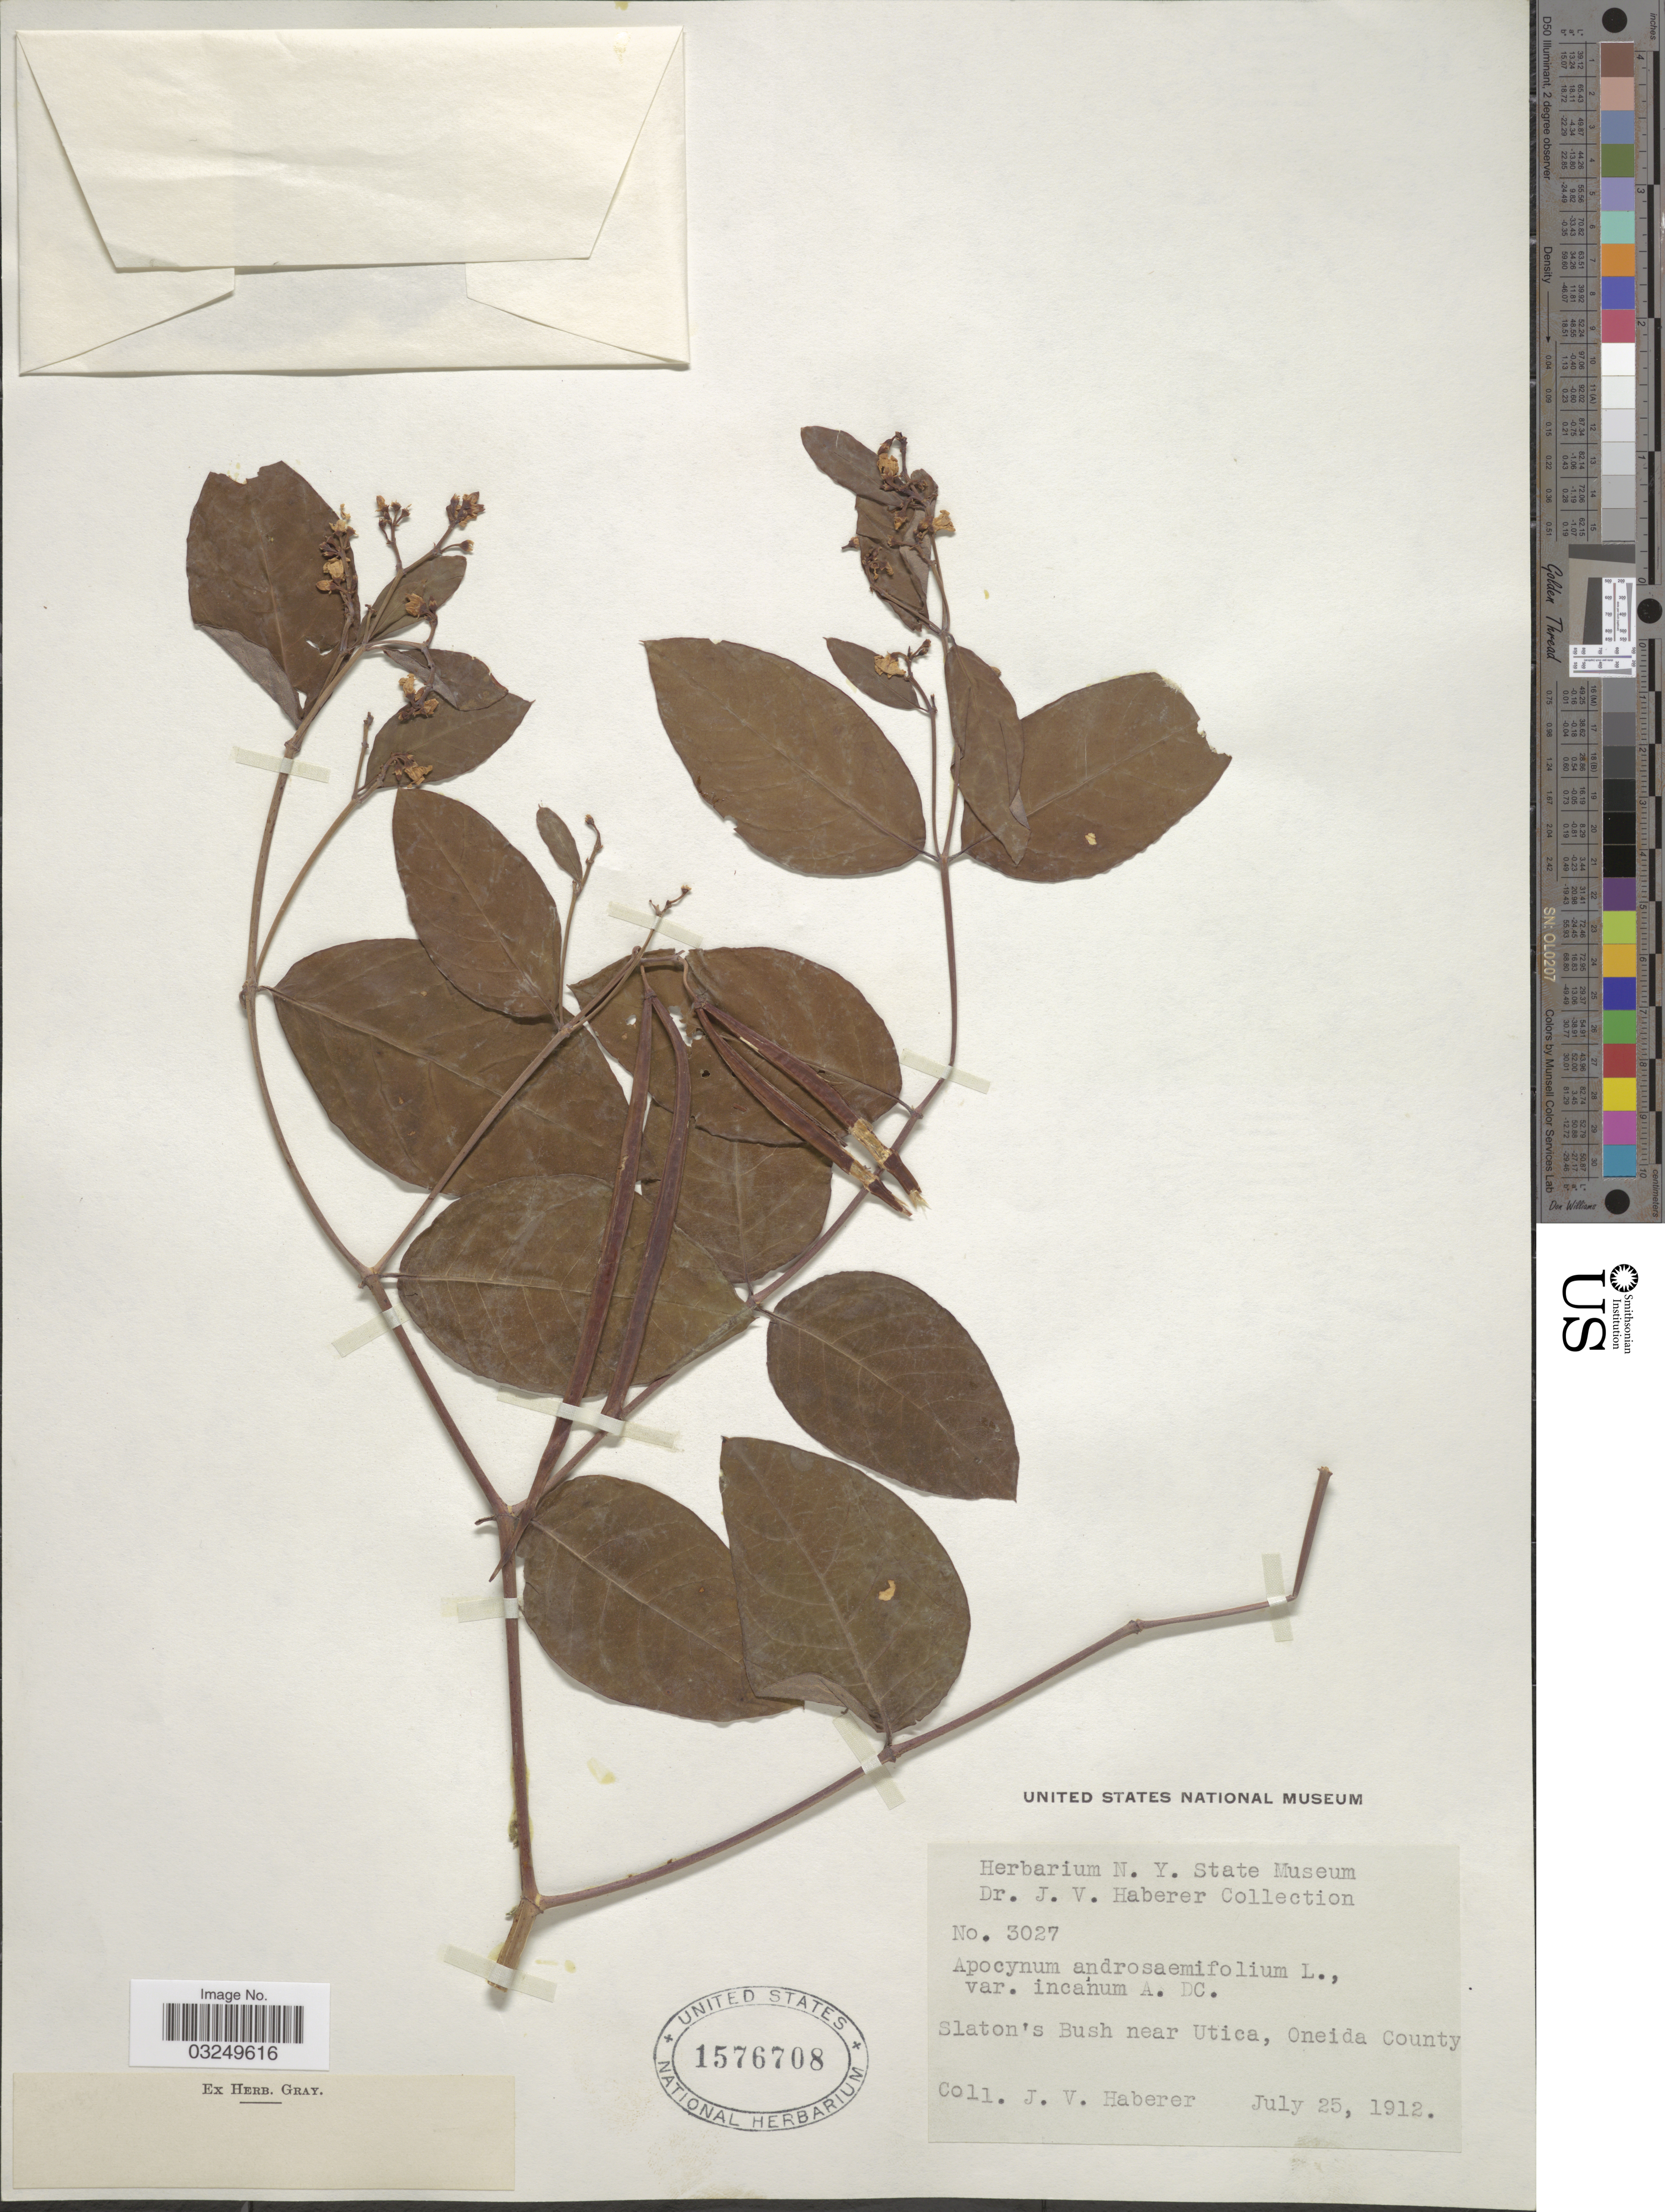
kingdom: Plantae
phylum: Tracheophyta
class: Magnoliopsida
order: Gentianales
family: Apocynaceae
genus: Apocynum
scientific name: Apocynum androsaemifolium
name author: L.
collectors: J. V. Haberer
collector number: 3027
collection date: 1912-07-25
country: United States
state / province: New York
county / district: Oneida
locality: Slaton's Bush near Utica, Oneida County.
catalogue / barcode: US 1576708